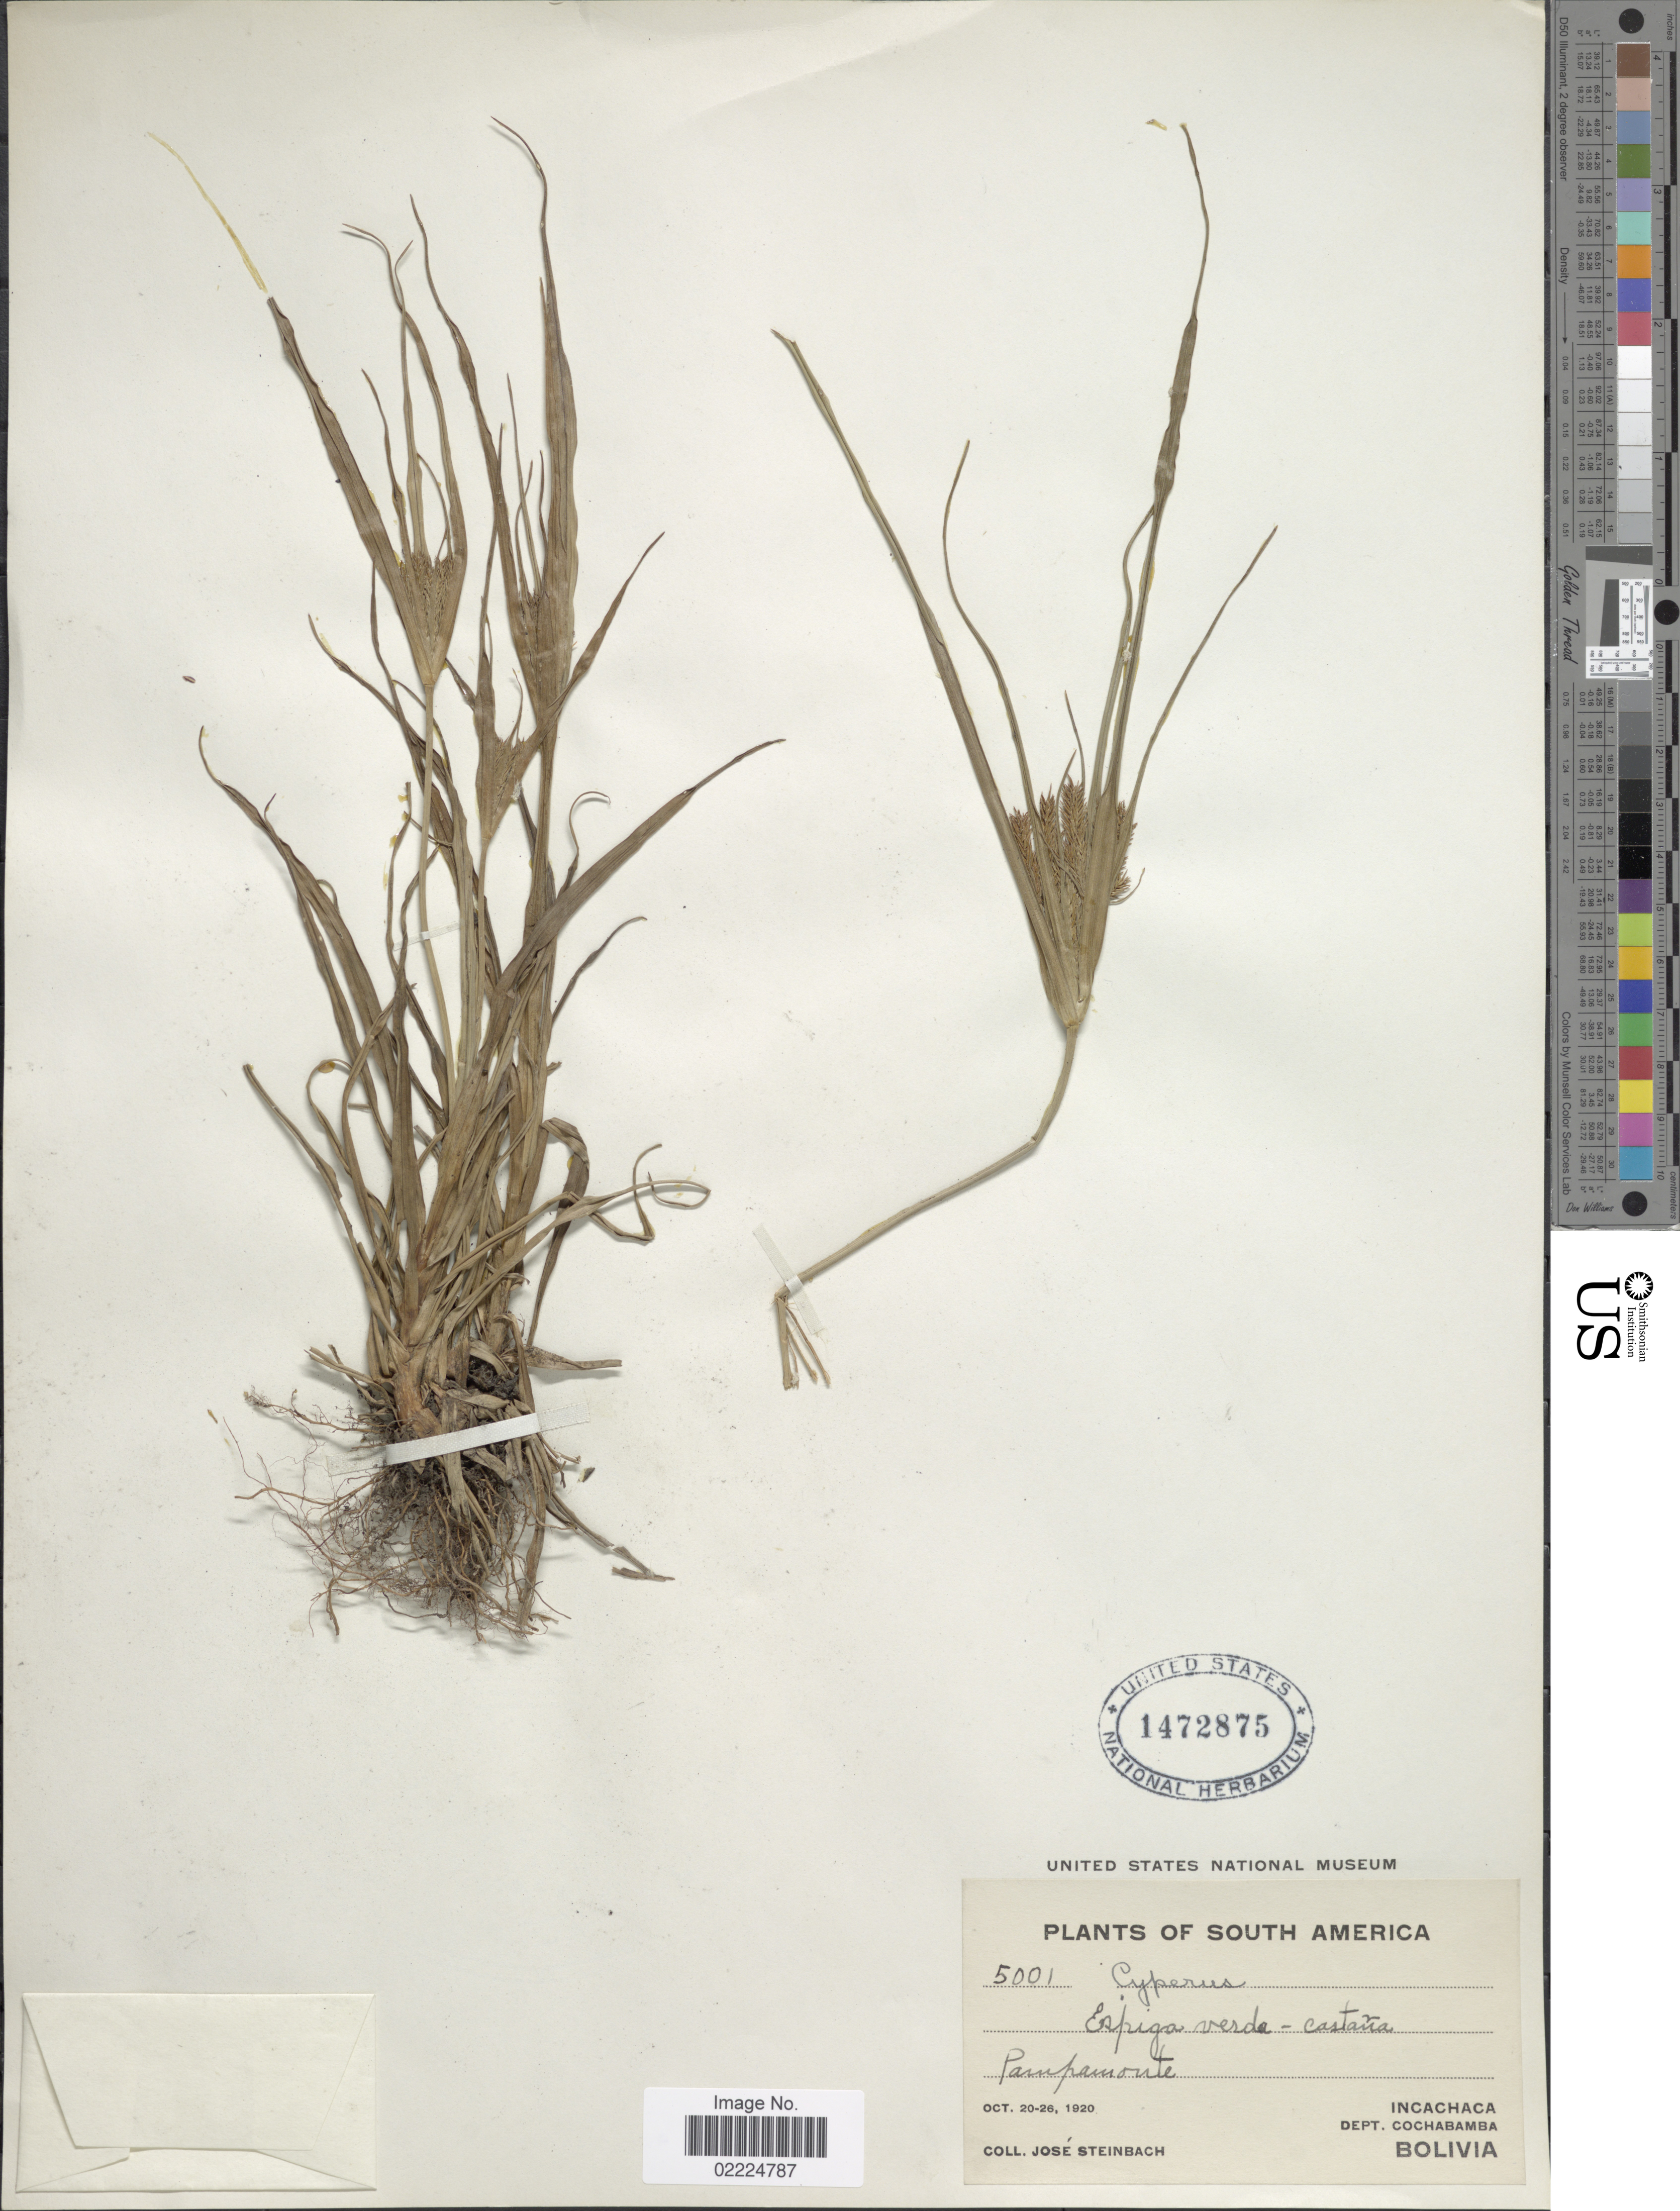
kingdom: Plantae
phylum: Tracheophyta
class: Liliopsida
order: Poales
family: Cyperaceae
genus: Cyperus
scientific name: Cyperus sp.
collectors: J. Steinbach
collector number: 5001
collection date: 1920-10-20/1920-10-26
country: Bolivia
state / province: Cochabamba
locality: Incachaca, Dept. Cochabamba, Bolivia. Pampamonte.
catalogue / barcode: US 1472875